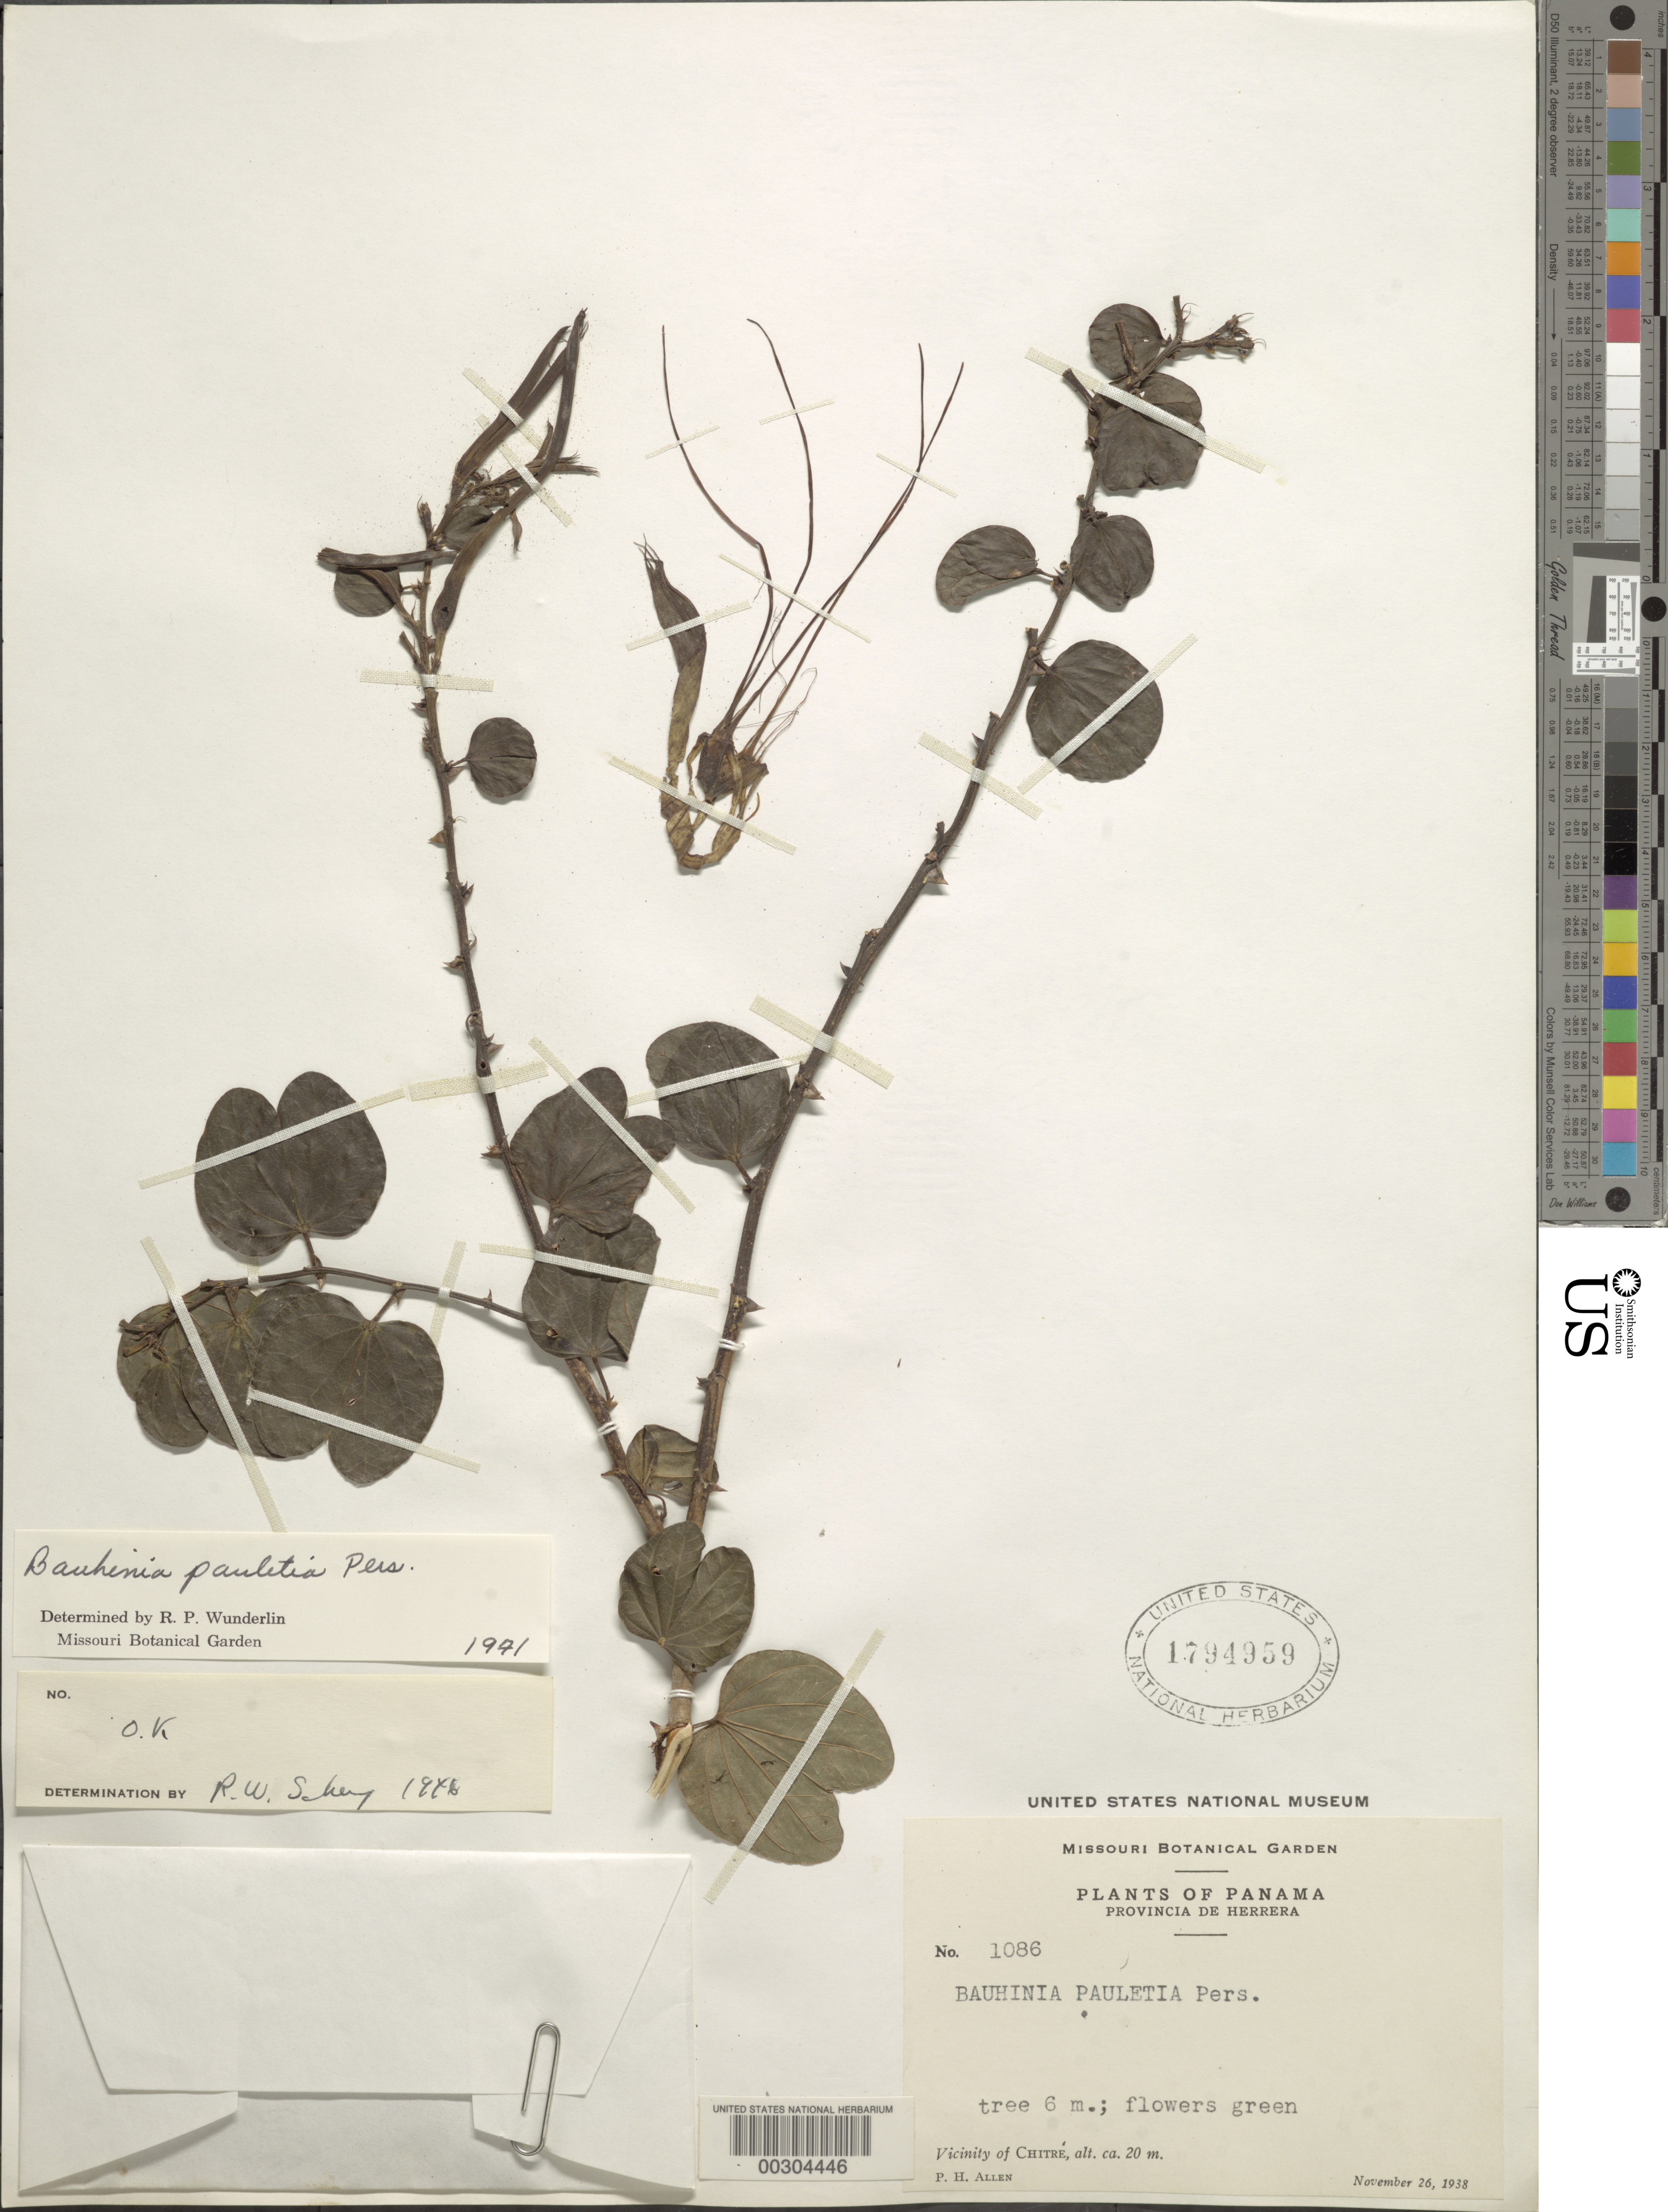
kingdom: Plantae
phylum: Tracheophyta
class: Magnoliopsida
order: Fabales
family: Fabaceae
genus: Bauhinia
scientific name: Bauhinia pauletia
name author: Pers.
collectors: P. H. Allen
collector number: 1086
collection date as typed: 26 Nov 1938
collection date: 1938-11-26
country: Panama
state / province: Herrera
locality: Vicinity of Chitre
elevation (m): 20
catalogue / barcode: US 1794959